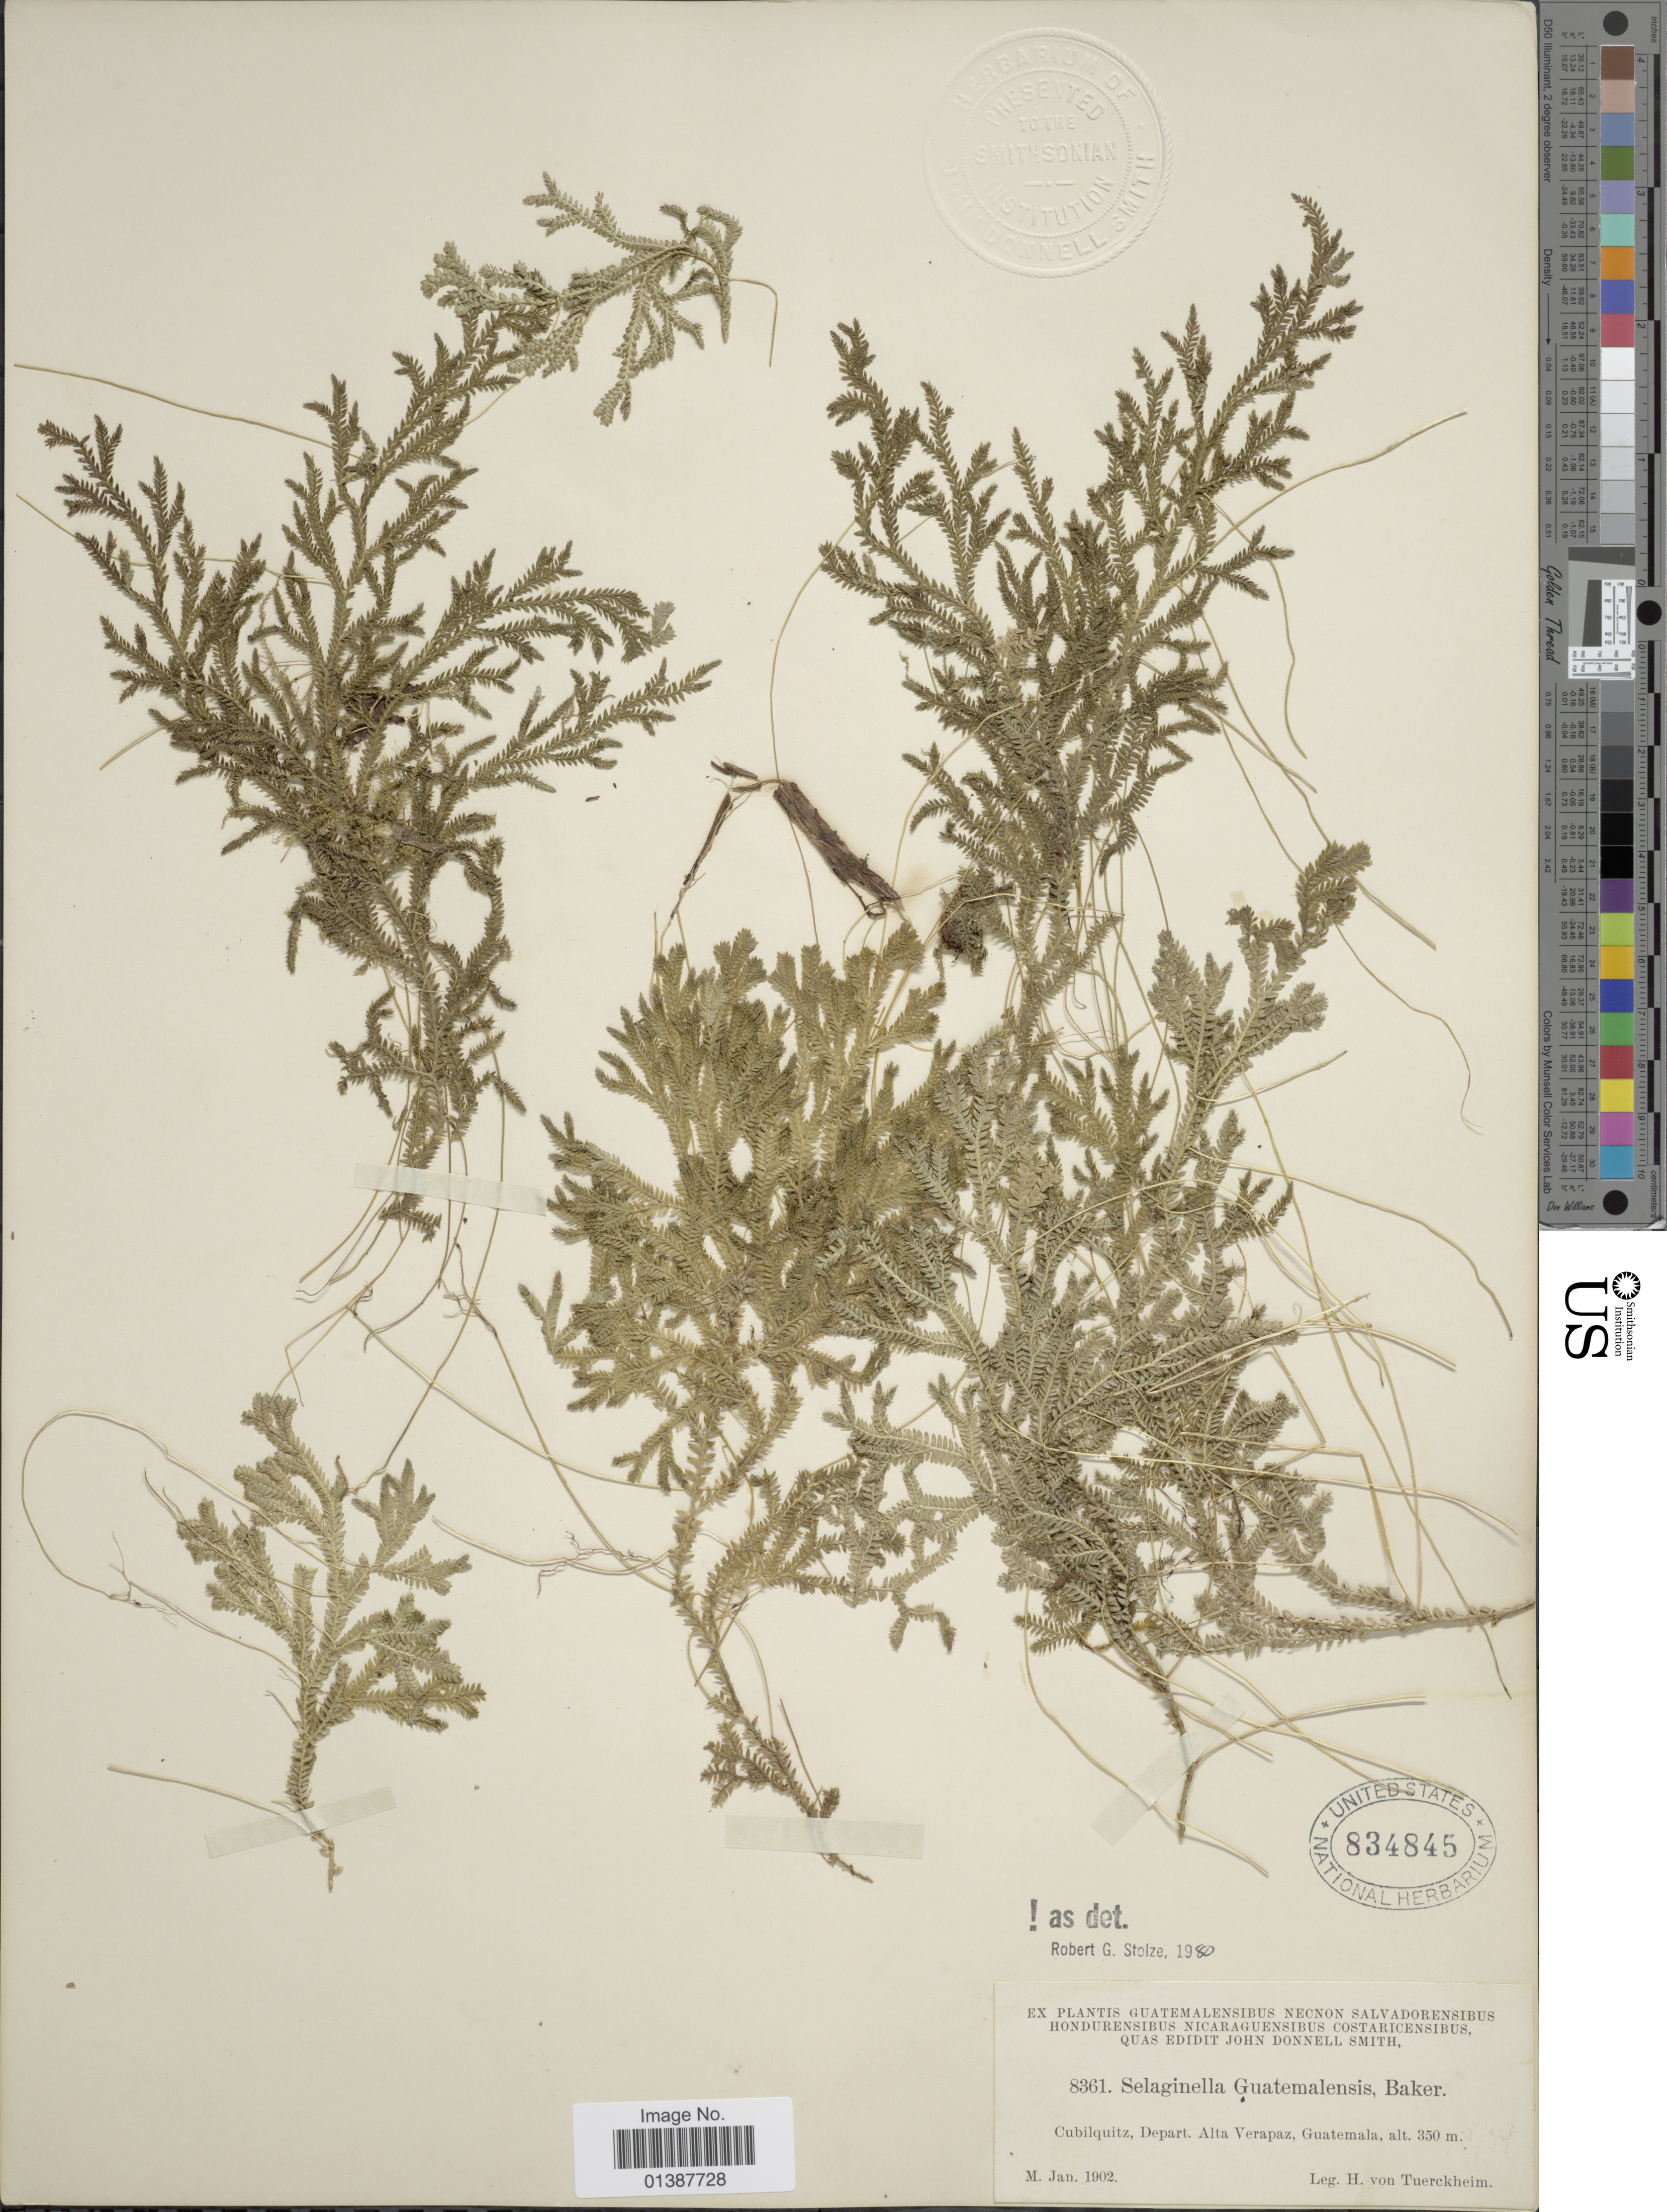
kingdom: Plantae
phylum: Tracheophyta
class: Lycopodiopsida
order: Selaginellales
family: Selaginellaceae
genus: Selaginella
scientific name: Selaginella guatemalensis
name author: Baker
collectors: H. von Türckheim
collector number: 8361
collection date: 1902-01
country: Guatemala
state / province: Alta Verapaz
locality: Cubilquitz, Depart Alta Verapaz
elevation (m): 350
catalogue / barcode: US 834845